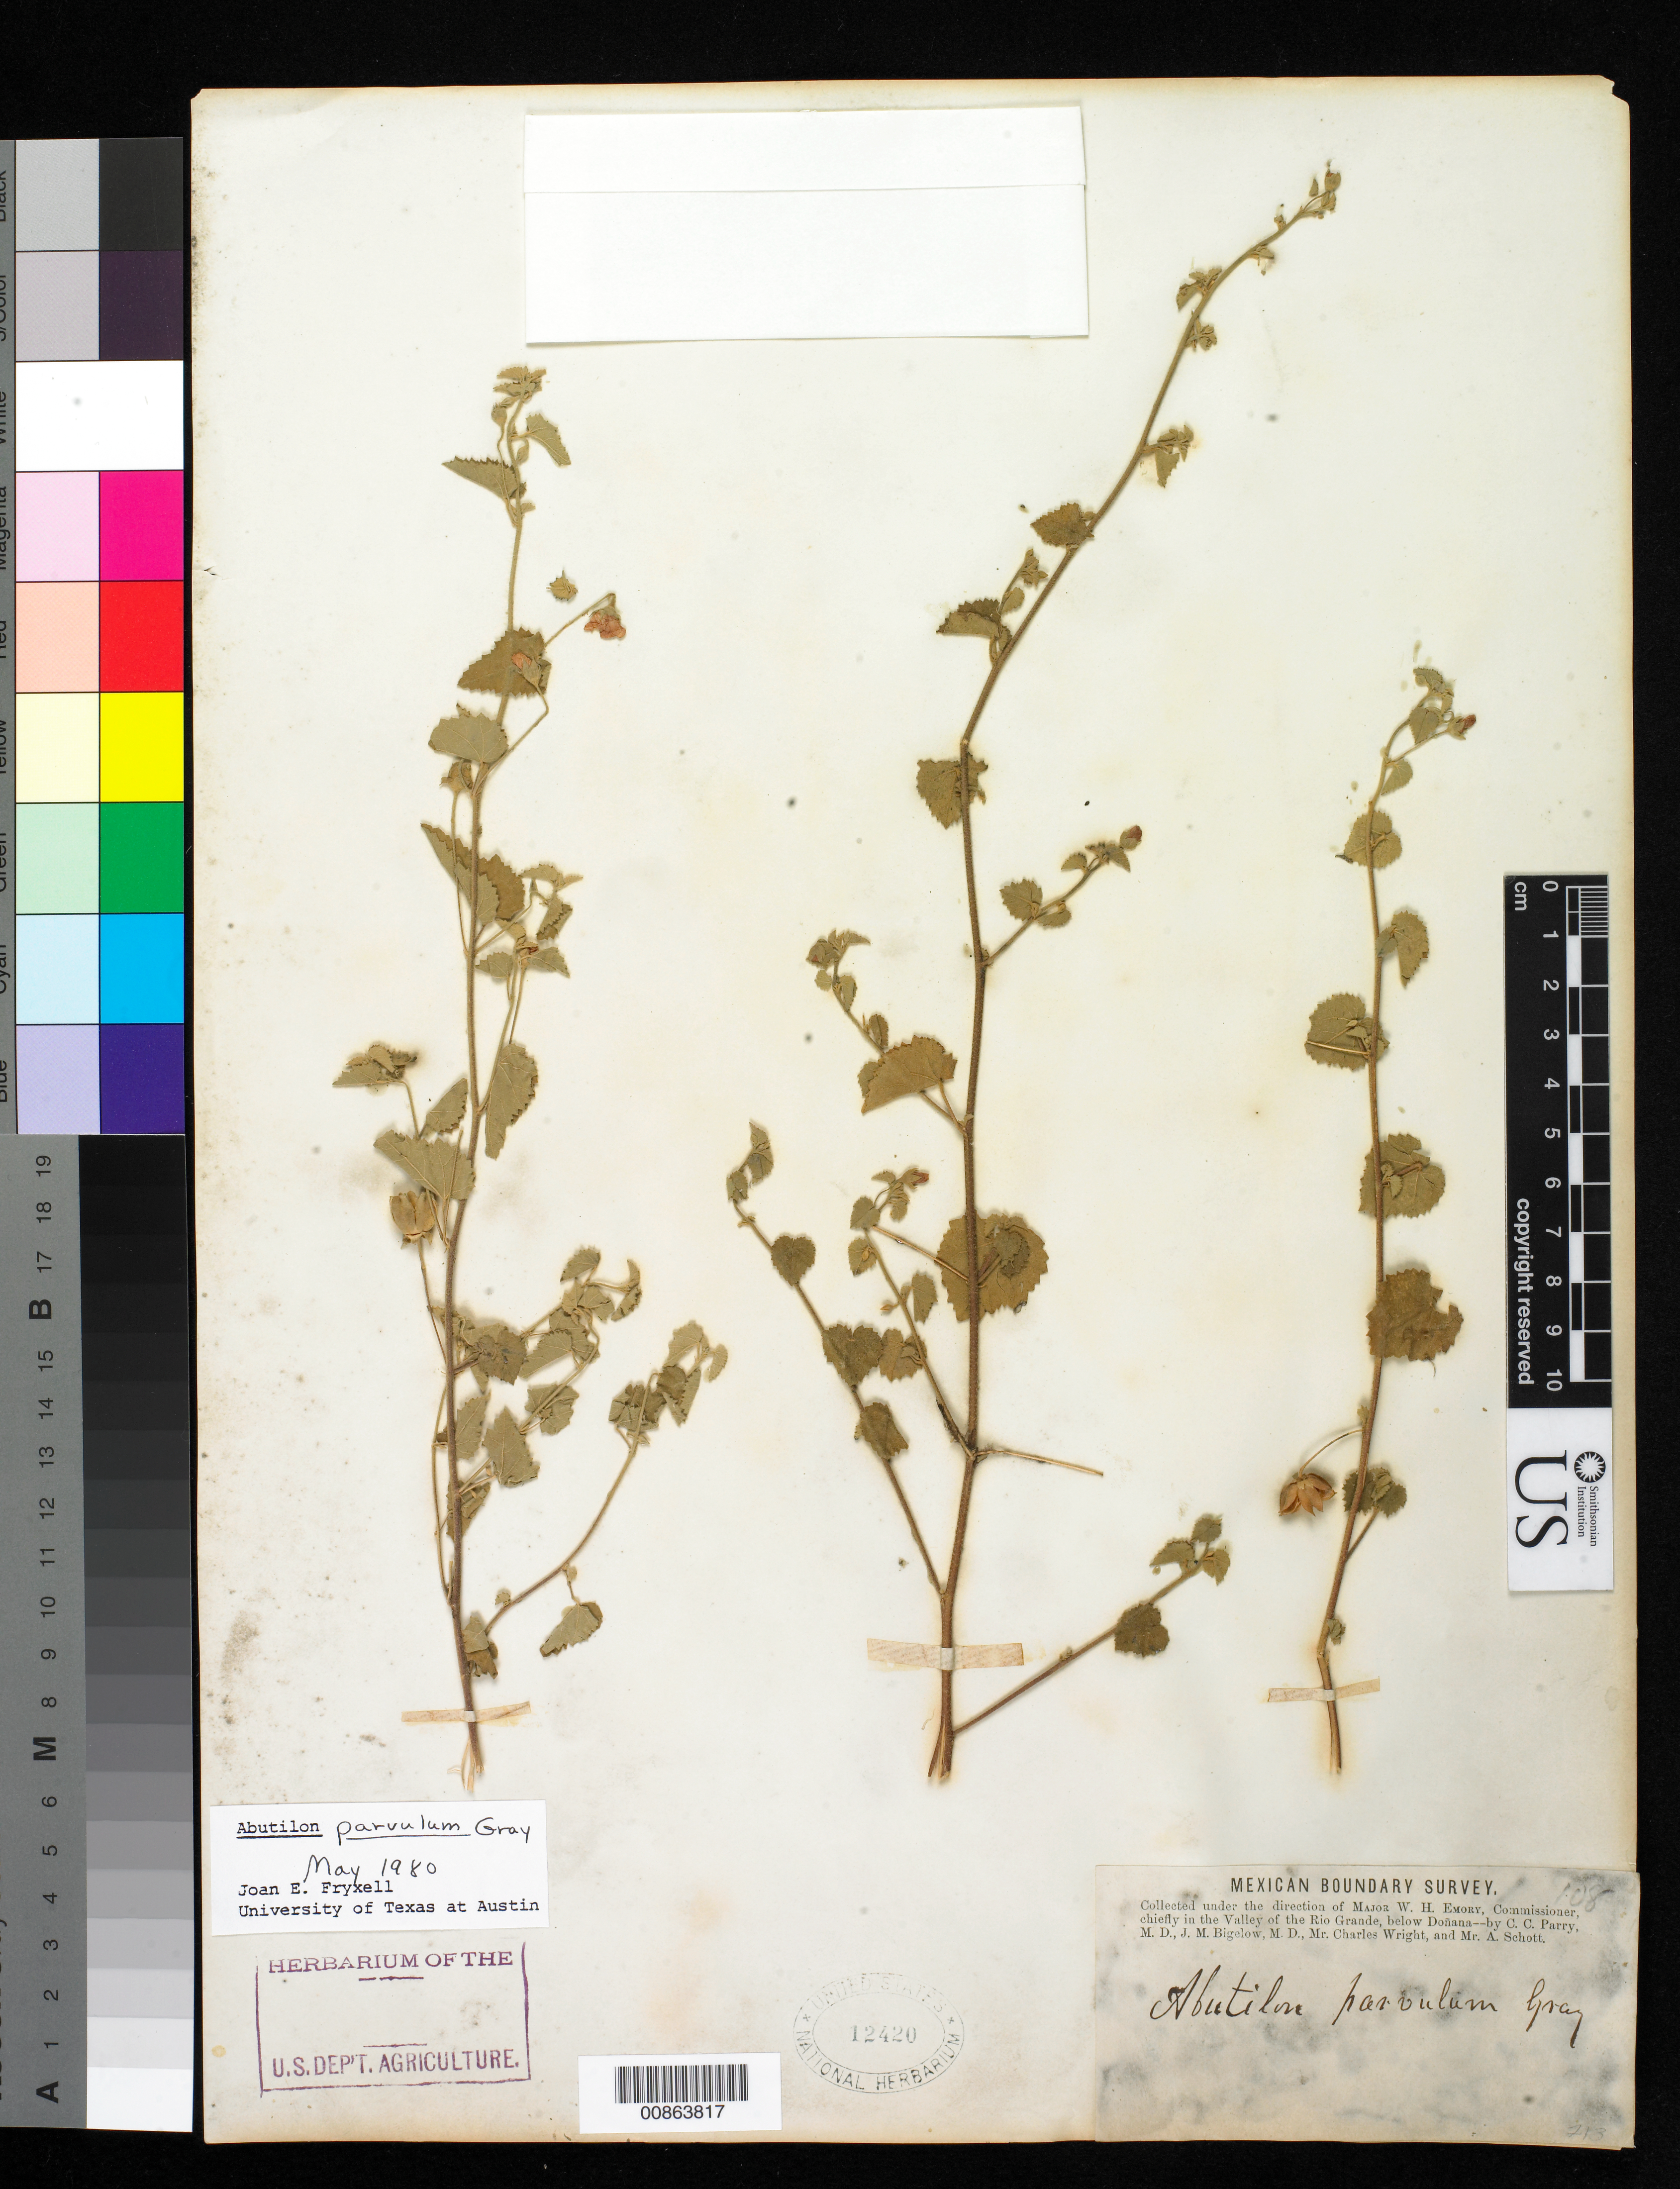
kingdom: Plantae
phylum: Tracheophyta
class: Magnoliopsida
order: Malvales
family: Malvaceae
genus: Abutilon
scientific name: Abutilon parvulum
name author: A. Gray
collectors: C. C. Parry, J. M. Bigelow, C. Wright & A. C. V. Schott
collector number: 108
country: United States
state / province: New Mexico / Texas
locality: Valley of the Rio Grande, below Doñana.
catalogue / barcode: US 12420